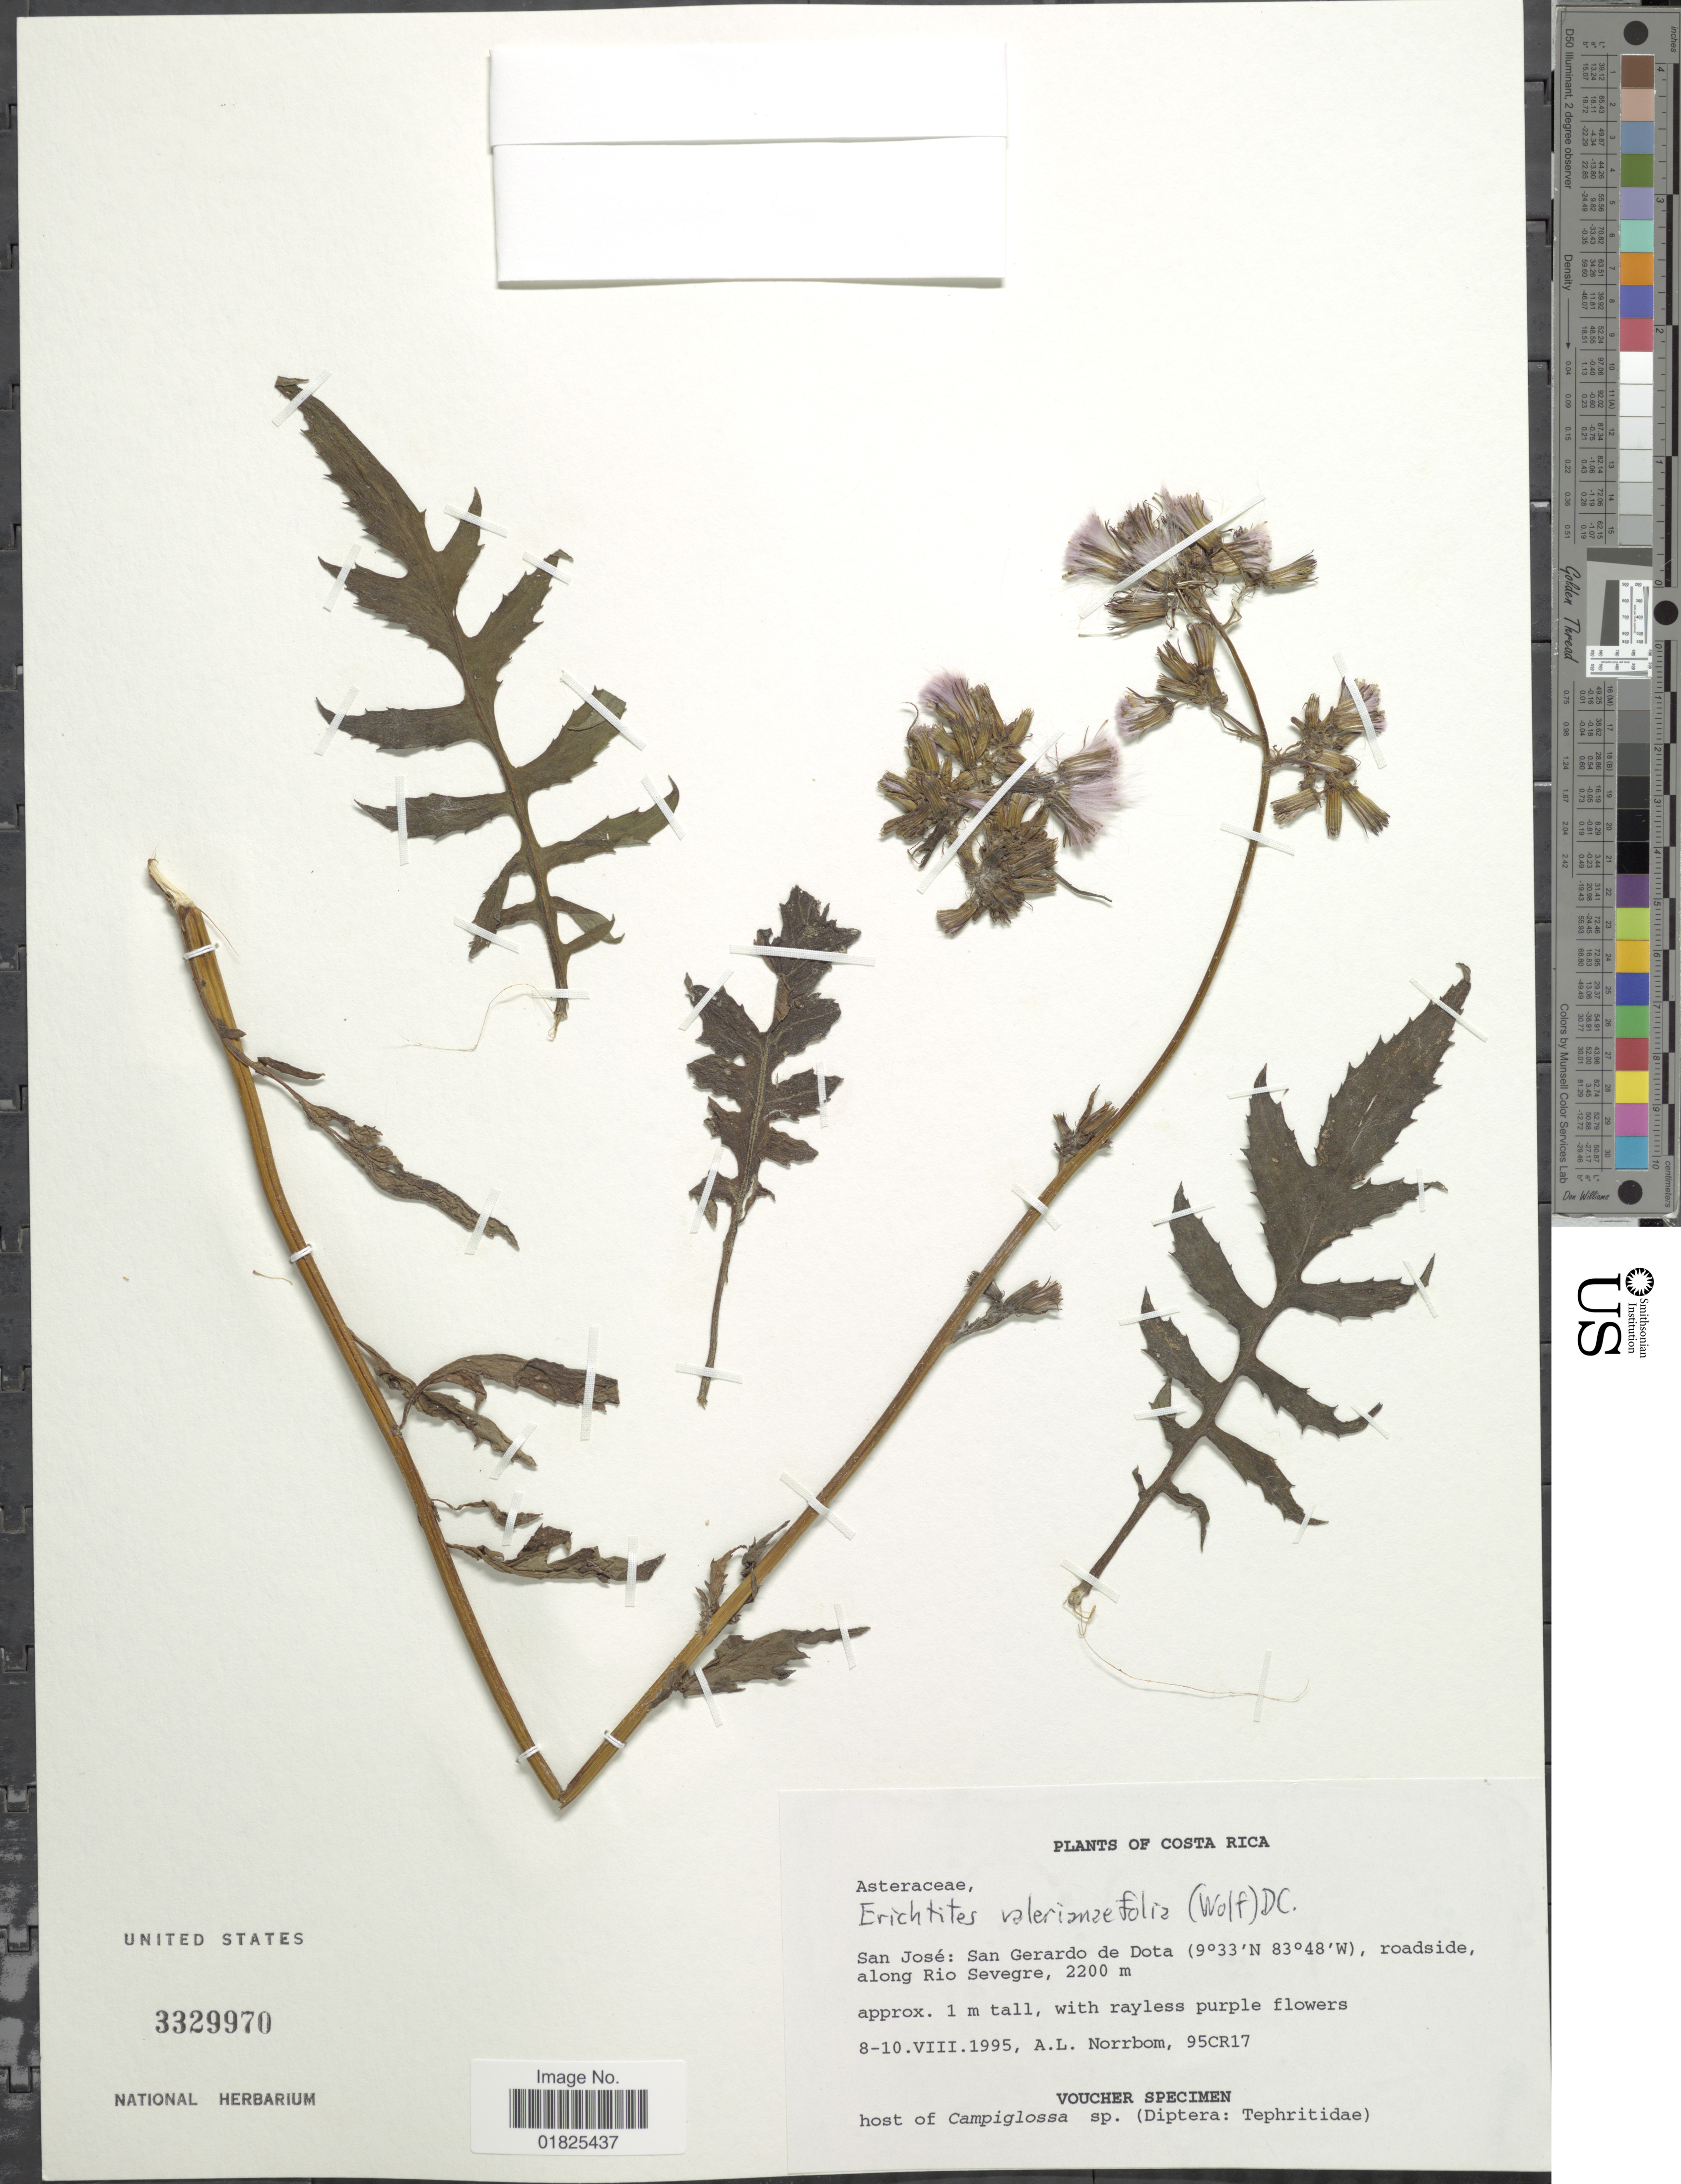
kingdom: Plantae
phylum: Tracheophyta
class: Magnoliopsida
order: Asterales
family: Asteraceae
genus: Erechtites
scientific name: Erechtites valerianifolius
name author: (Link ex Spreng.) DC.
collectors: A. L. Norrbom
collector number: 95CR17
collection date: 1995-08-08/1995-08-10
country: Costa Rica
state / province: San José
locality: San Gerardo de Dota, along Rio Sevegre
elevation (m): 2200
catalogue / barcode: US 3329970